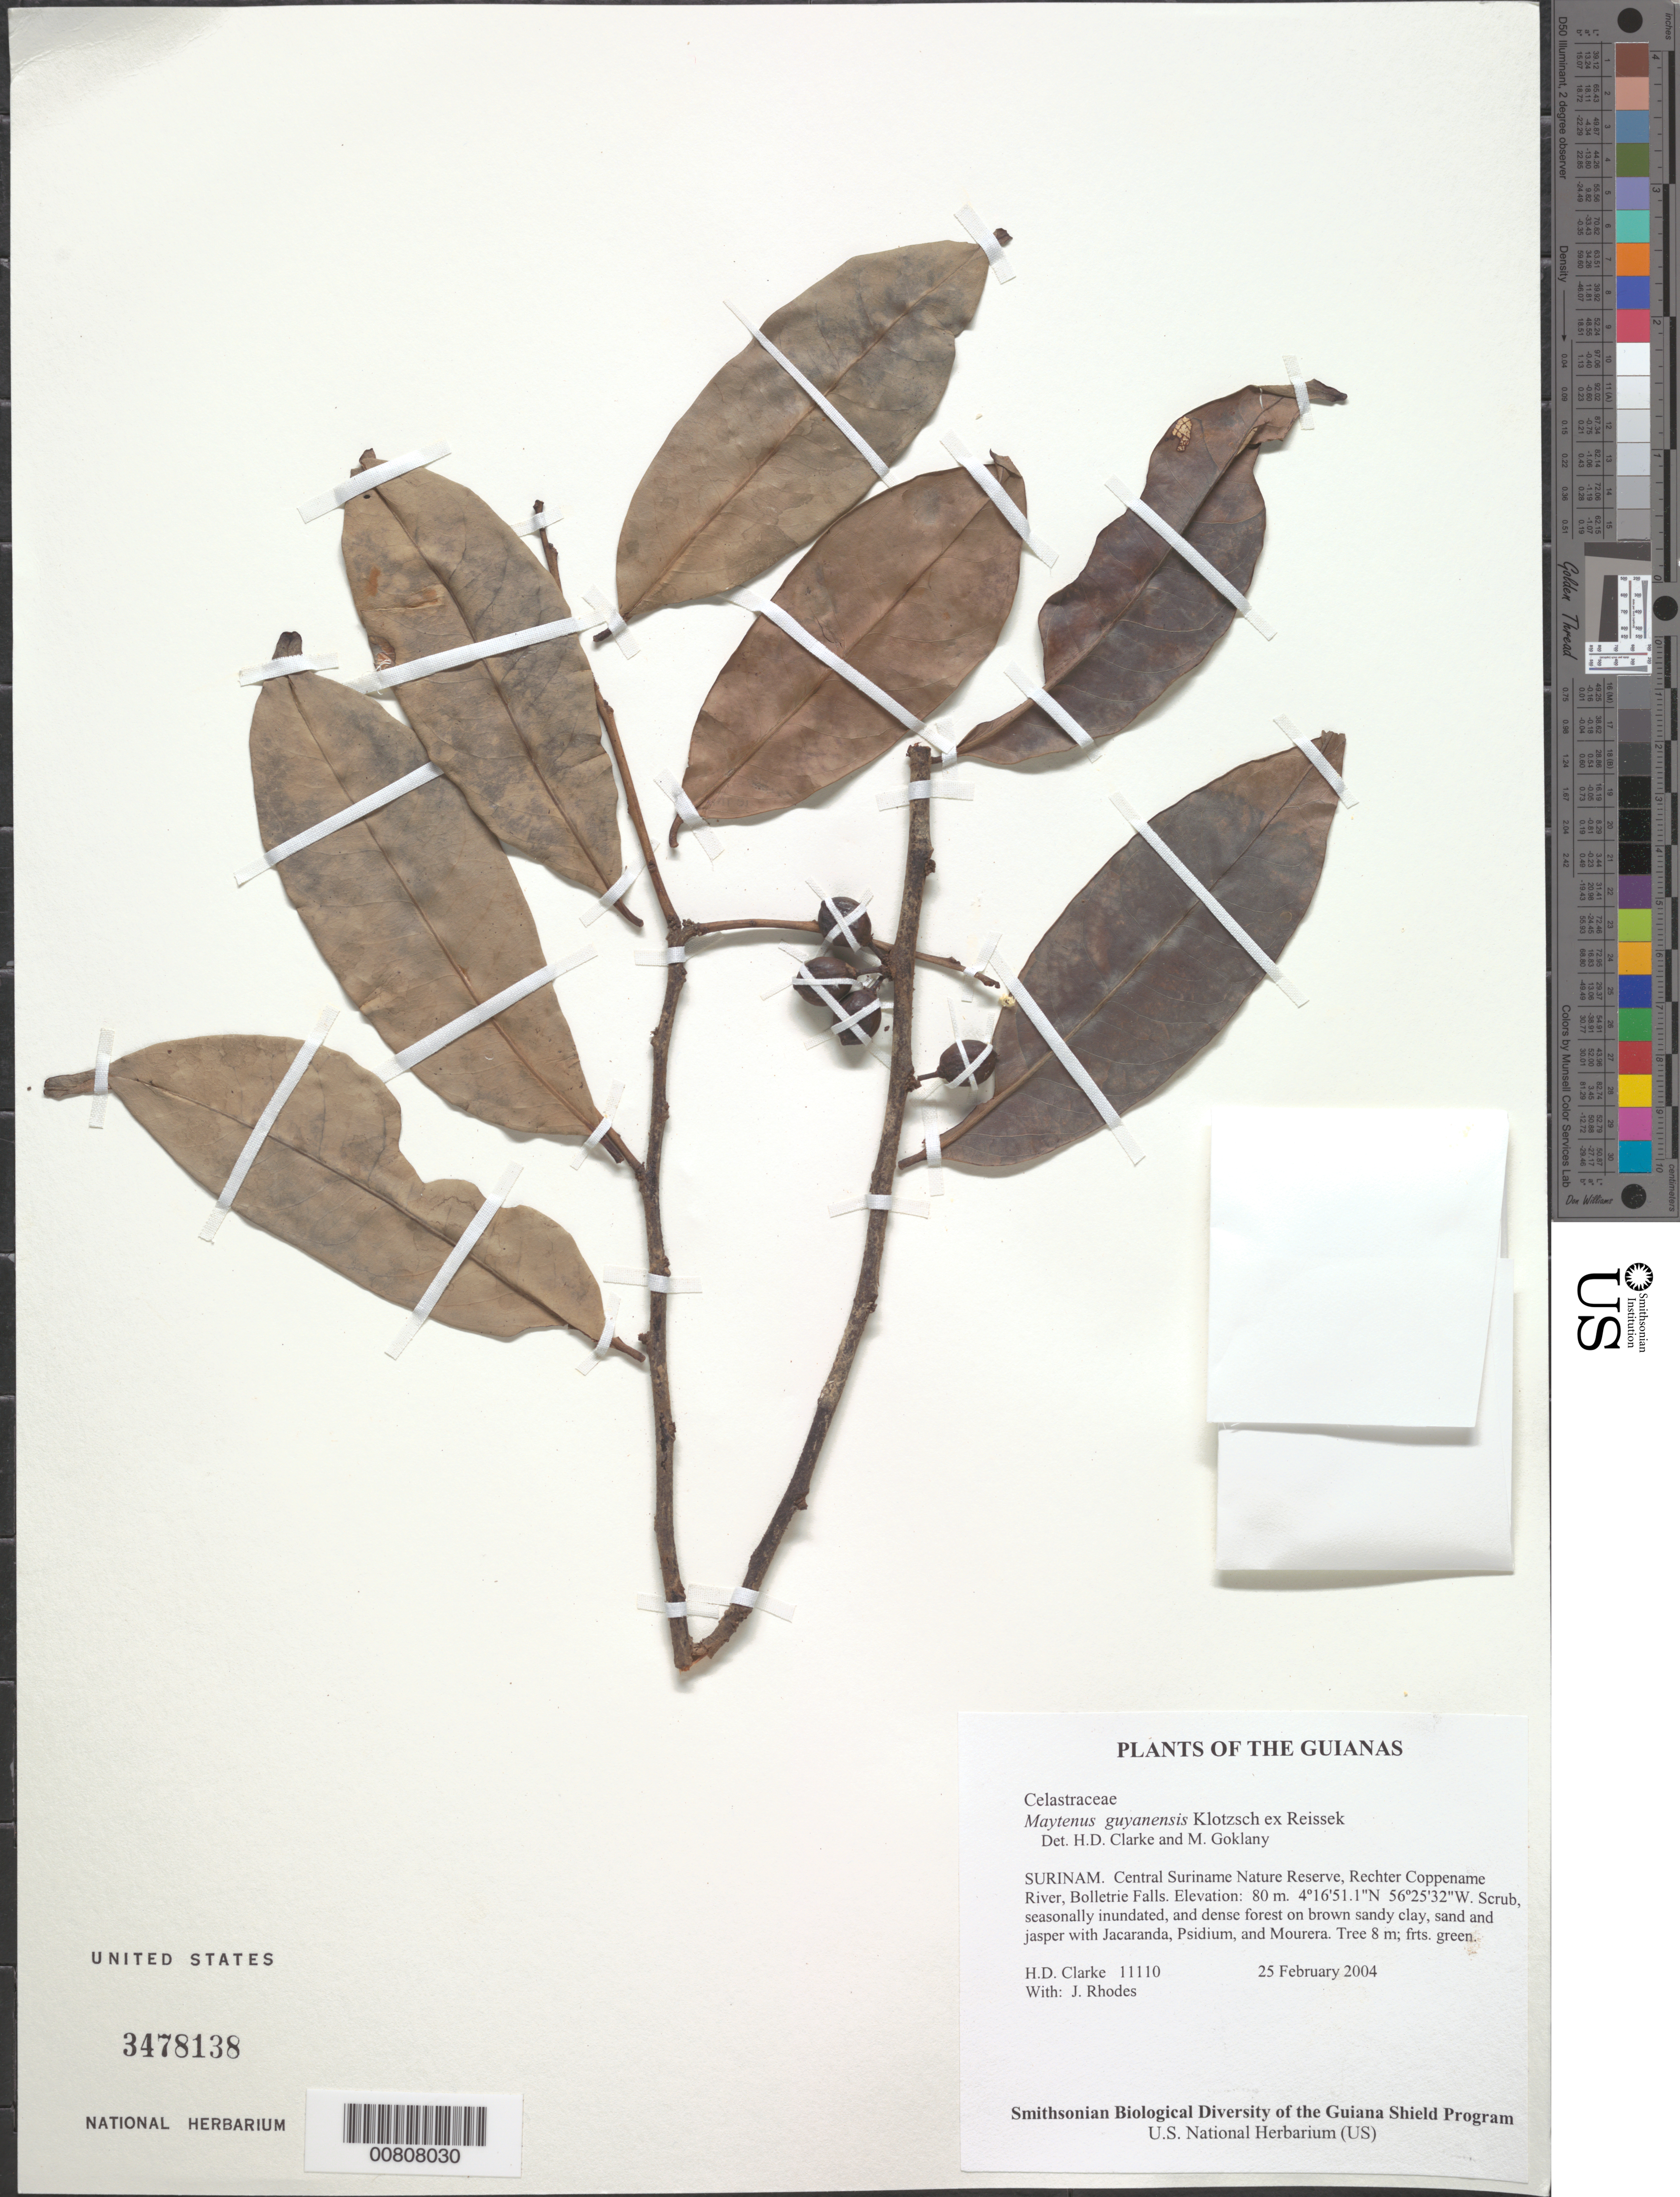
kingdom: Plantae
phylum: Tracheophyta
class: Magnoliopsida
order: Celastrales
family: Celastraceae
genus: Maytenus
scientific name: Maytenus guyanensis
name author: Klotzsch ex Reissek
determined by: Clarke, H. D.; Goklany, M.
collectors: H. D. Clarke & J. Rhodes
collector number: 11110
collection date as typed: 25 February 2004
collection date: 2004-02-25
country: Suriname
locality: Central Suriname Nature Reserve, Rechter Coppename River, Bolletrie Falls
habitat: Scrub, seasonally inundated, and dense forest on brown sandy clay, sand and jasper with Jacaranda, Psidium, and Mourera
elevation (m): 80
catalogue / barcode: US 3478138